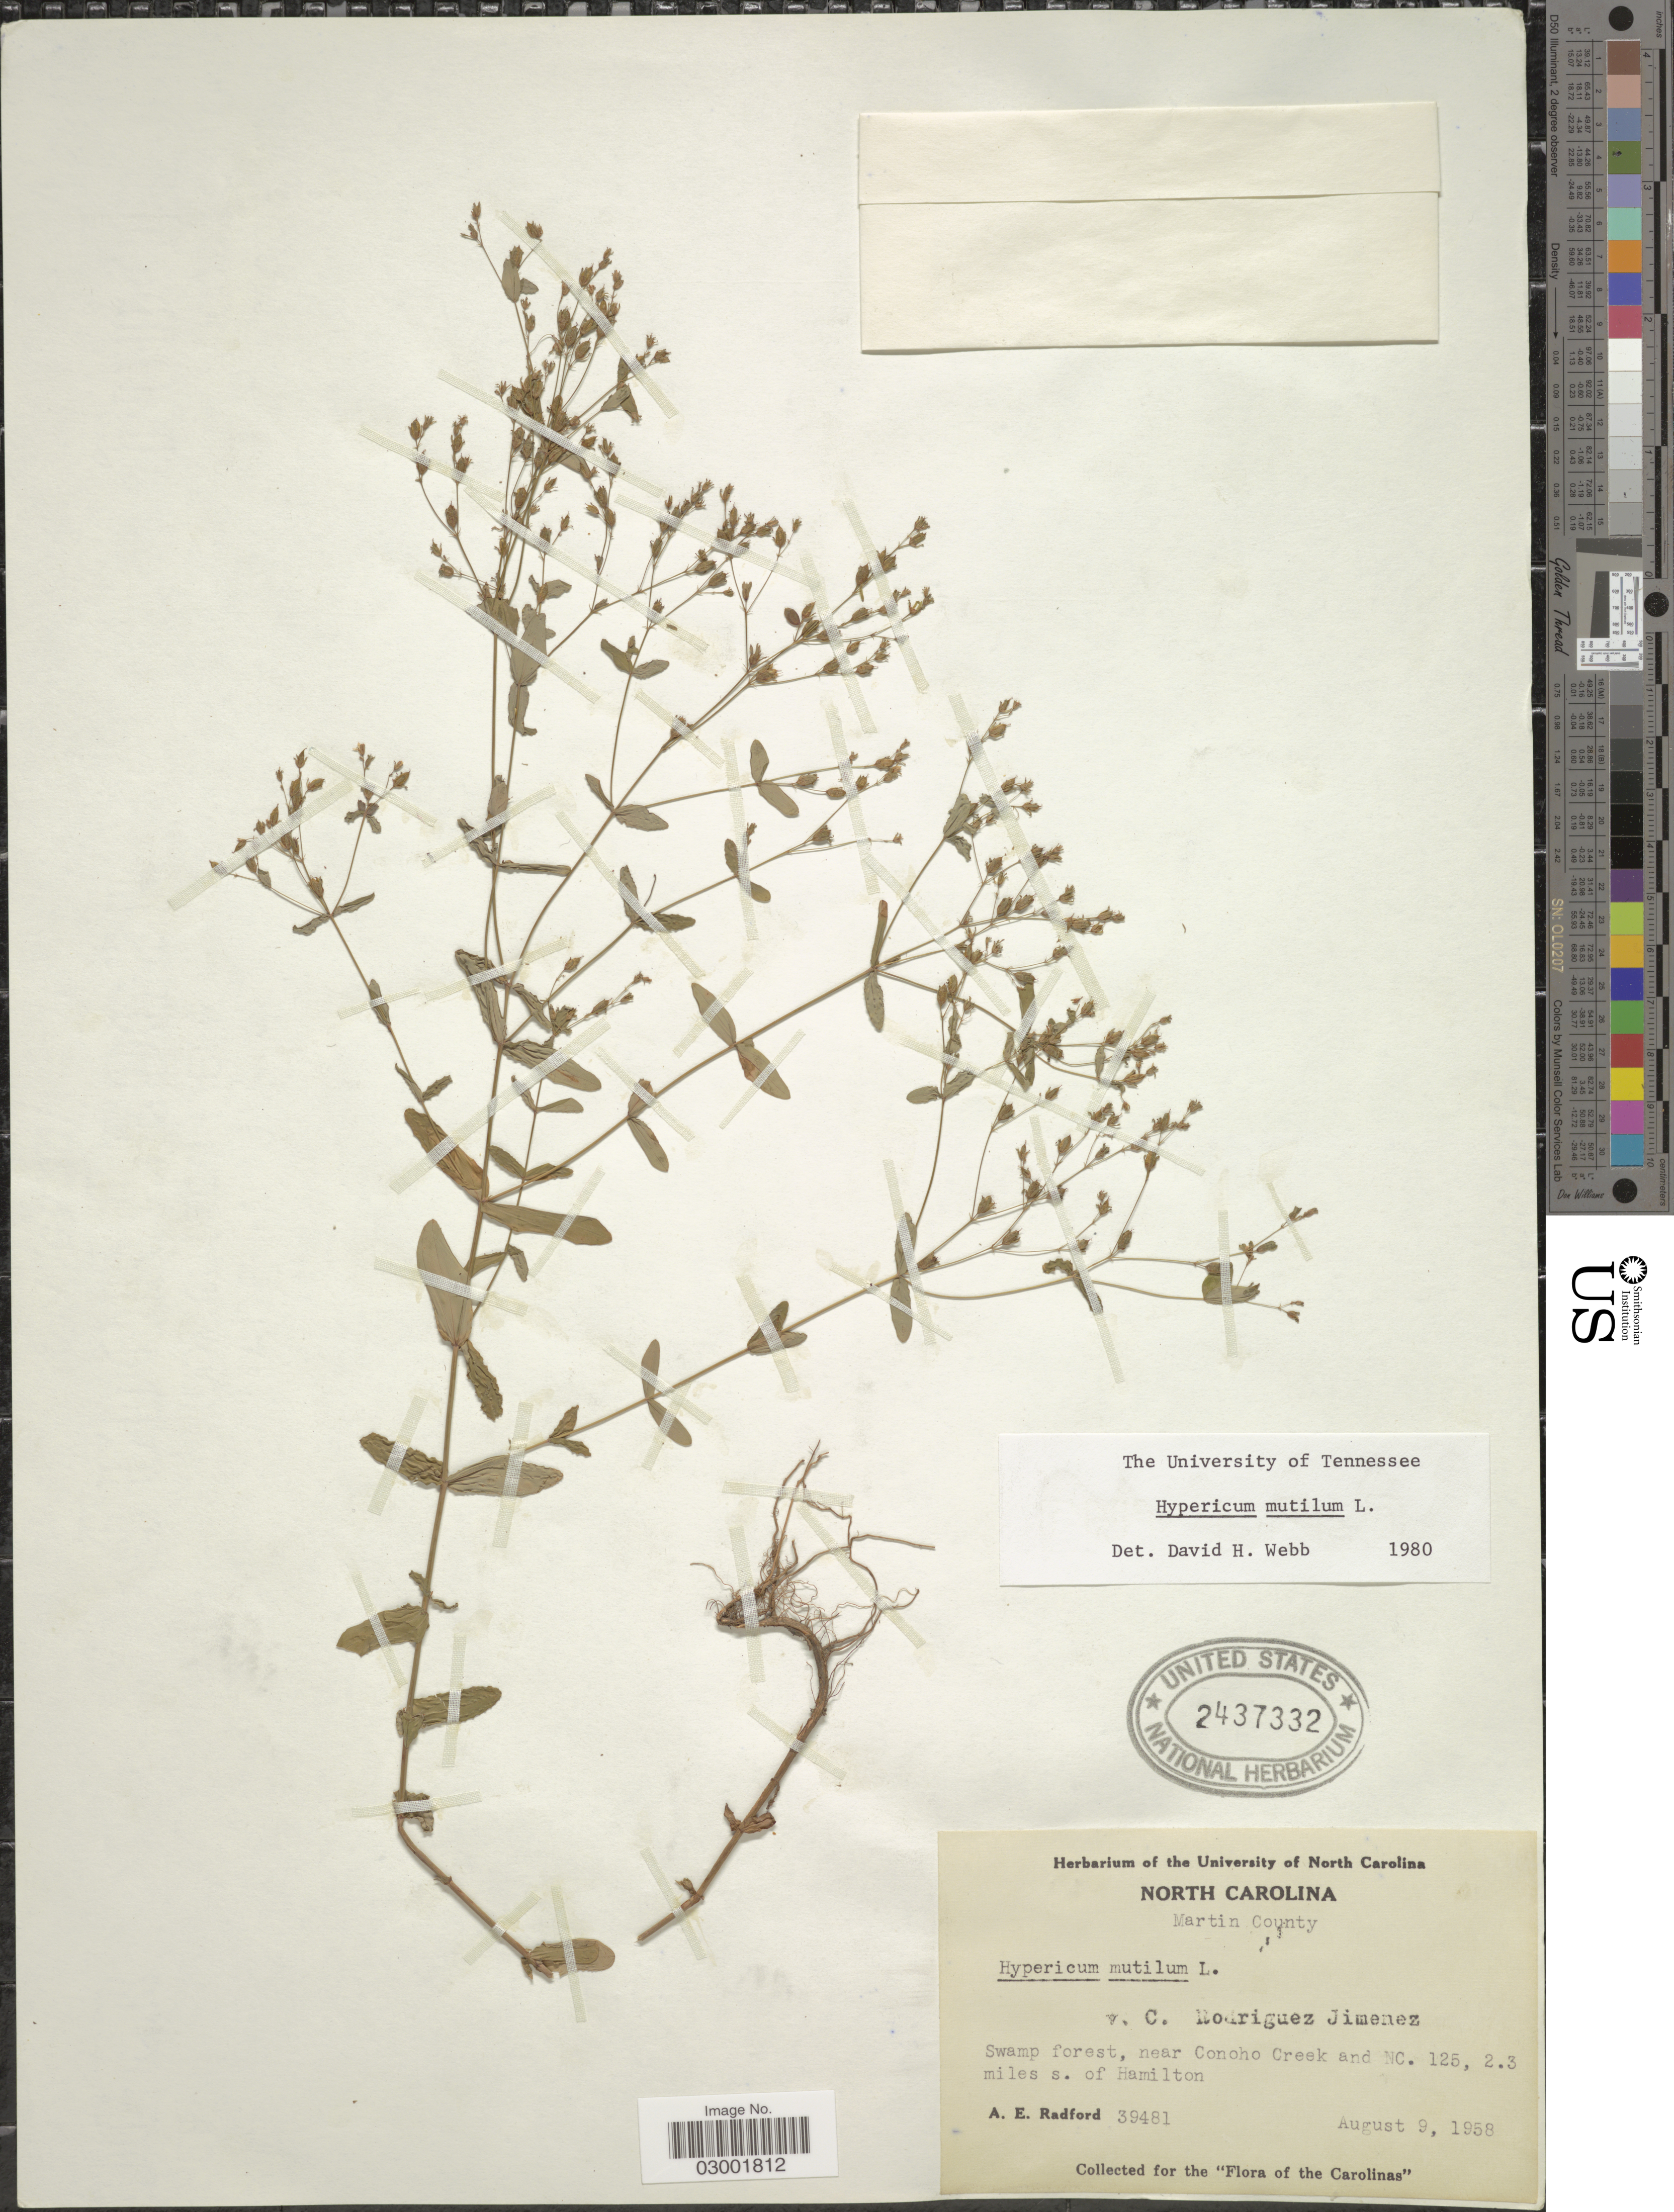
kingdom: Plantae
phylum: Tracheophyta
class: Magnoliopsida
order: Malpighiales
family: Hypericaceae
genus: Hypericum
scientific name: Hypericum mutilum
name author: L.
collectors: A. E. Radford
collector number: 39481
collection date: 1958-08-09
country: United States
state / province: North Carolina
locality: Martin County. Swamp forest, near Conoho Creek and NC. 125, 2.3 miles s. of Hamilton.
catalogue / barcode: US 2437332